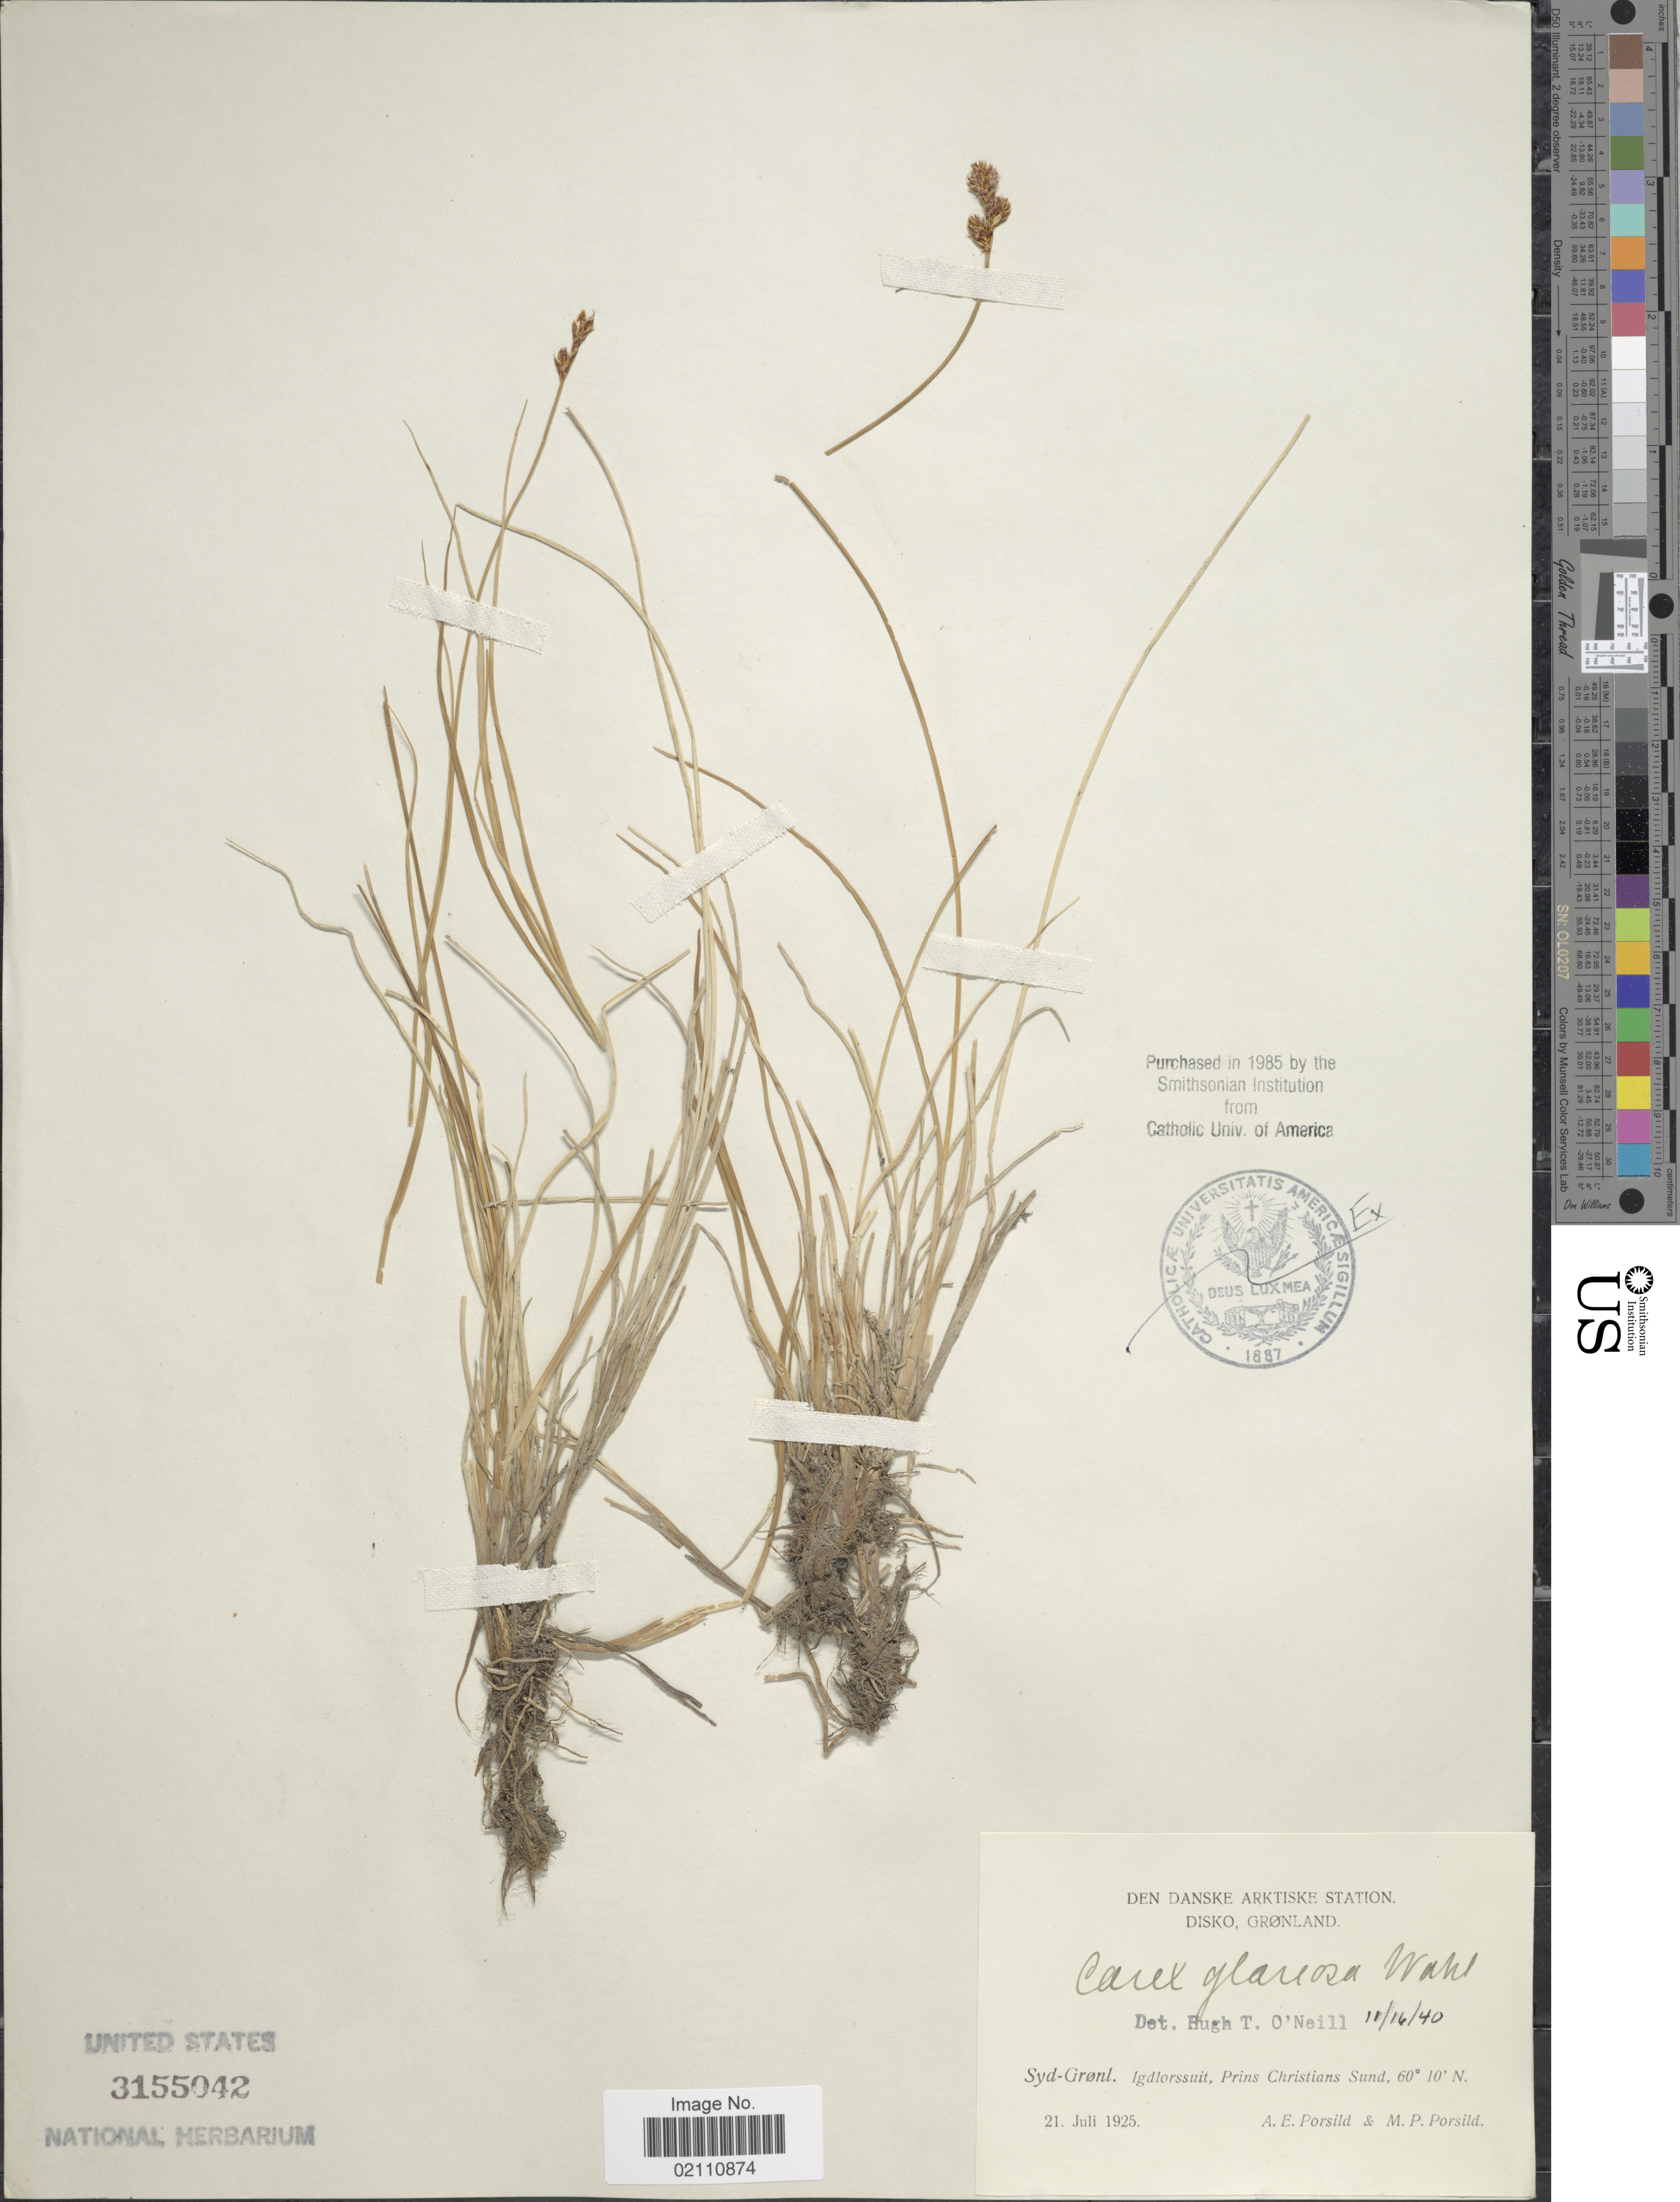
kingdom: Plantae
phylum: Tracheophyta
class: Liliopsida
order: Poales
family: Cyperaceae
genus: Carex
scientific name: Carex glareosa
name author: Schkuhr ex Wahlenb.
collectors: A. E. Porsild & M. P. Porsild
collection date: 1925-07-21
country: Greenland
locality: Den Danske Artiske Station Disko, Gronland, Syd-Gronl. Igdlorssuit, Prins Christians Sund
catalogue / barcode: US 3155042